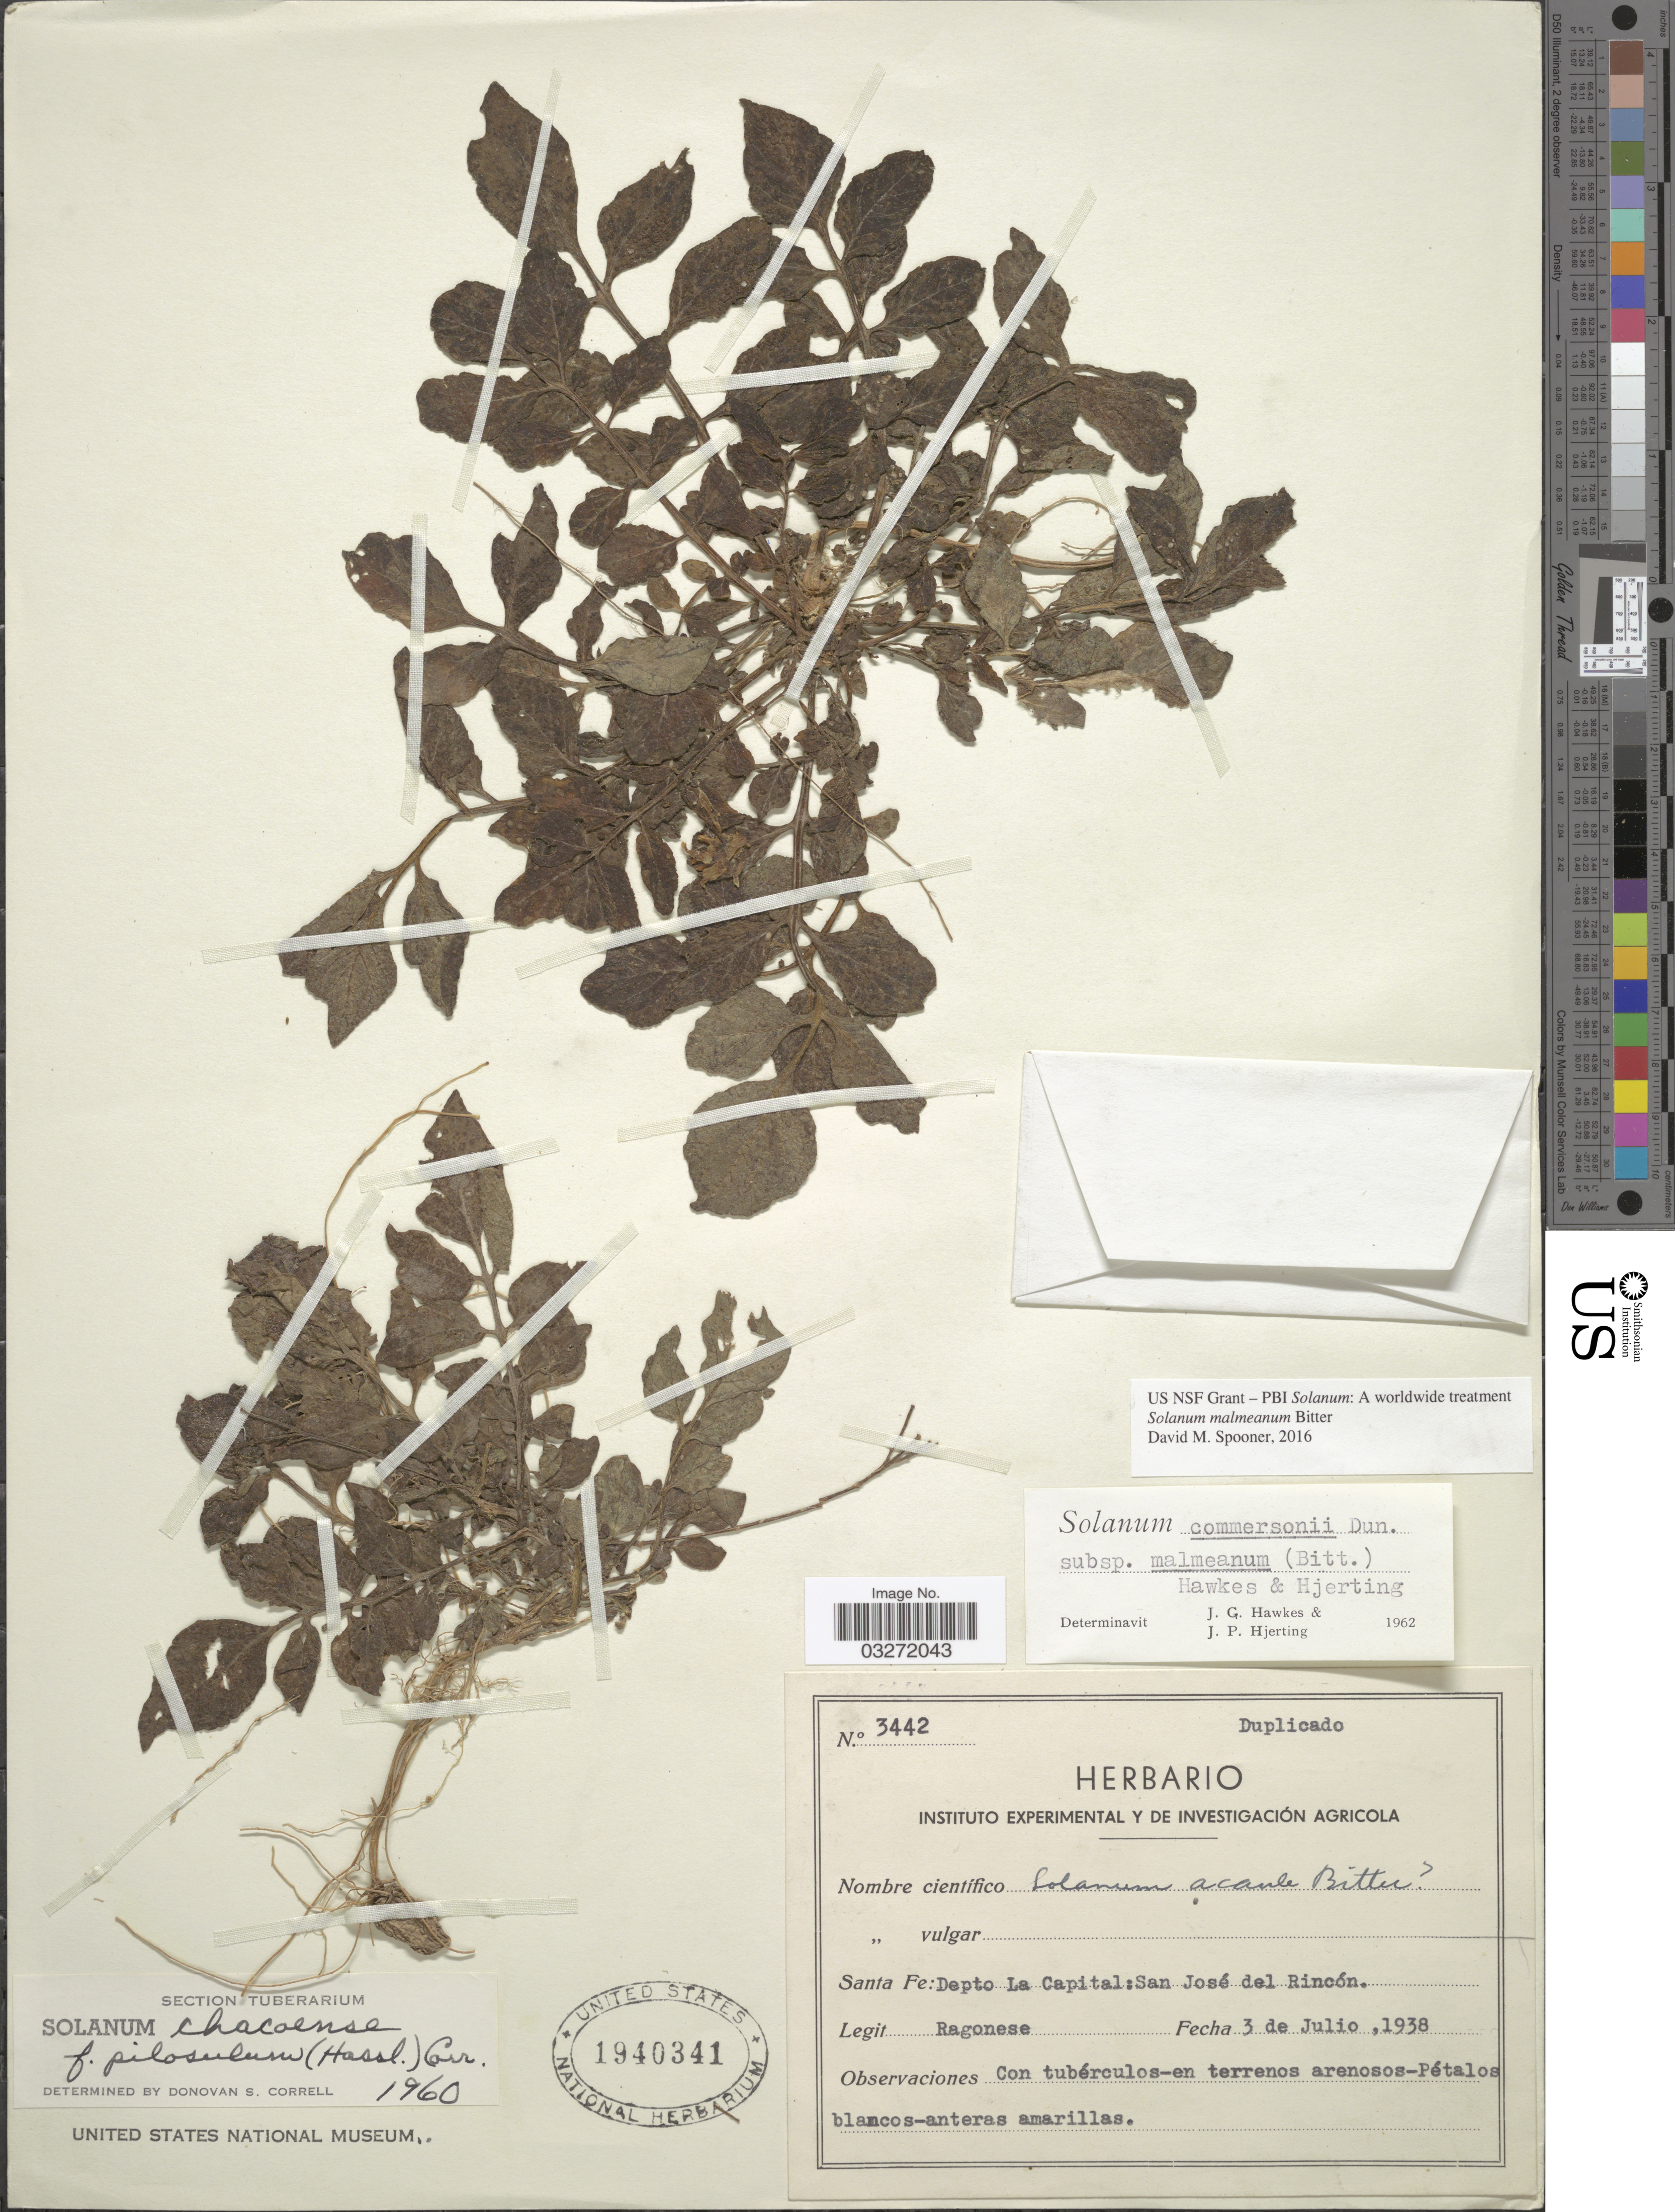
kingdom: Plantae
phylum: Tracheophyta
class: Magnoliopsida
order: Solanales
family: Solanaceae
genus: Solanum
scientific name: Solanum malmeanum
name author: Bitter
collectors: Ragonese, --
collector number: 3442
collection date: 1938-07-03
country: Argentina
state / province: Santa Fe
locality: Santa Fe: Depto La Capital: San José del Rincón.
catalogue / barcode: US 1940341